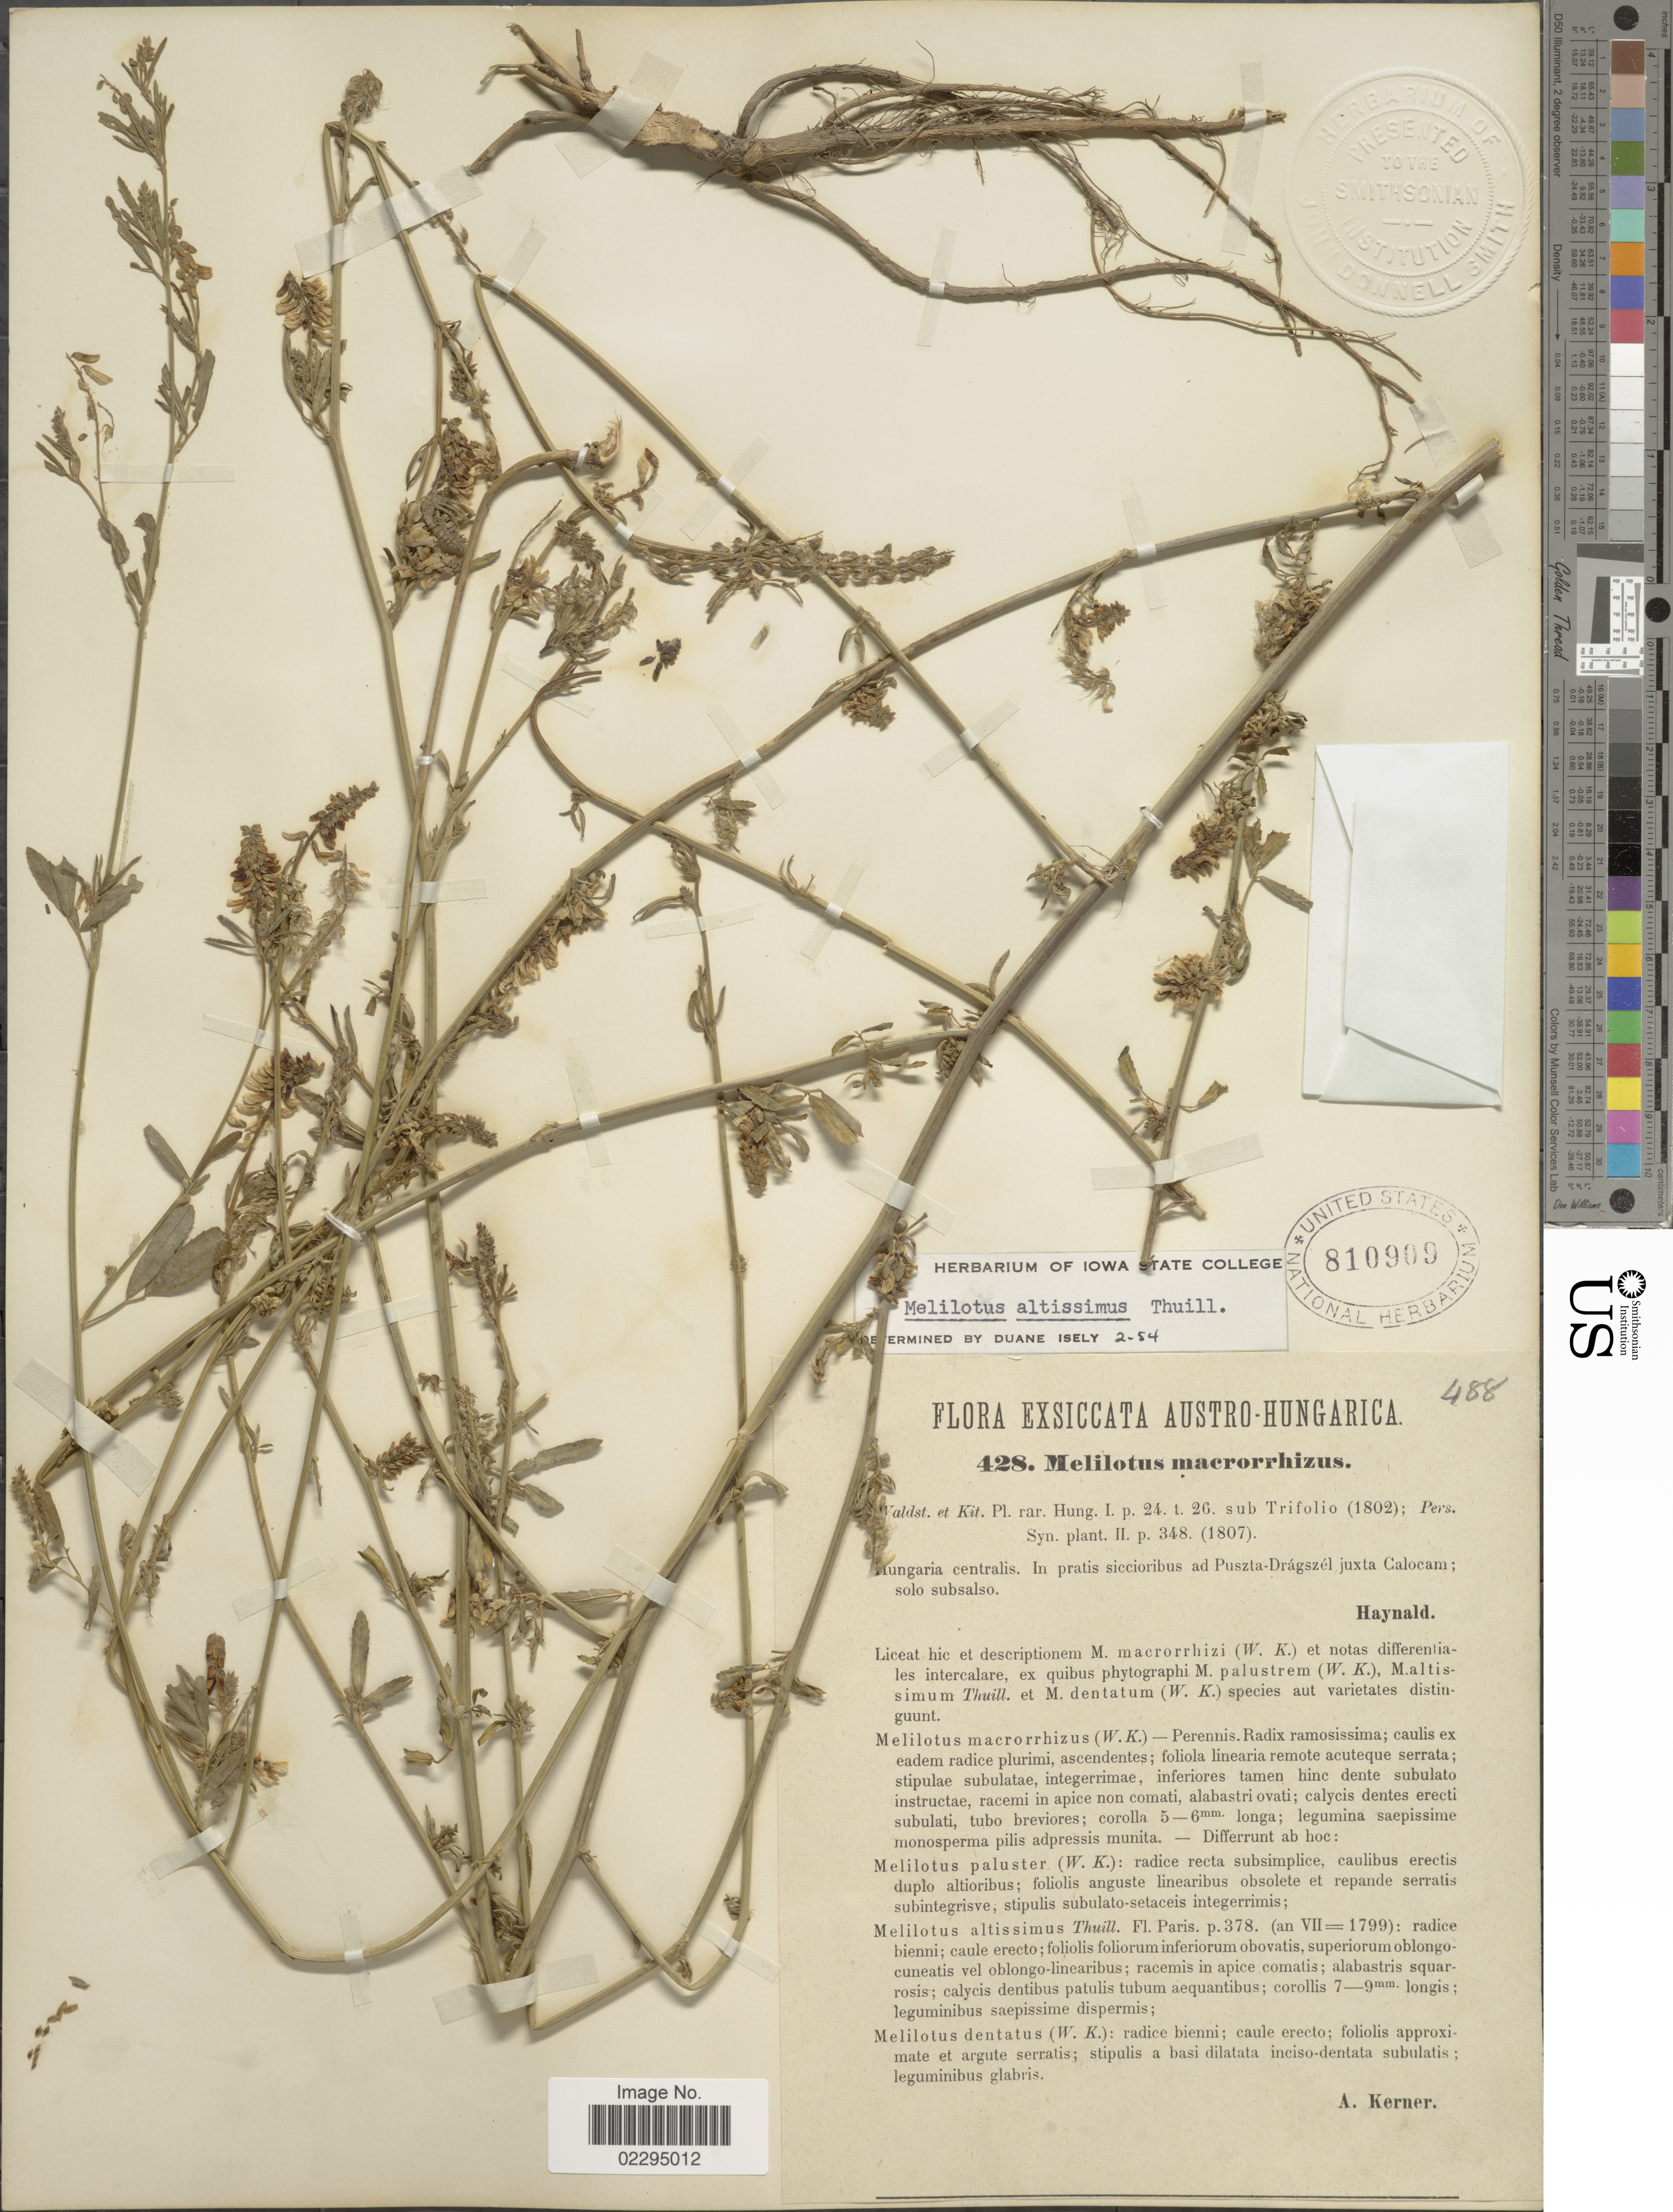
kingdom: Plantae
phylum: Tracheophyta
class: Magnoliopsida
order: Fabales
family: Fabaceae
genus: Melilotus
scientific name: Melilotus altissimus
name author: Thuill.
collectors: -. Haynald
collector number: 428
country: Hungary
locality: Austro-Hungarica. Hungaria centralis, In pratis siccioribus ad Puszta-Dragszel juxta Calocam; solo subsalso.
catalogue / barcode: US 810909